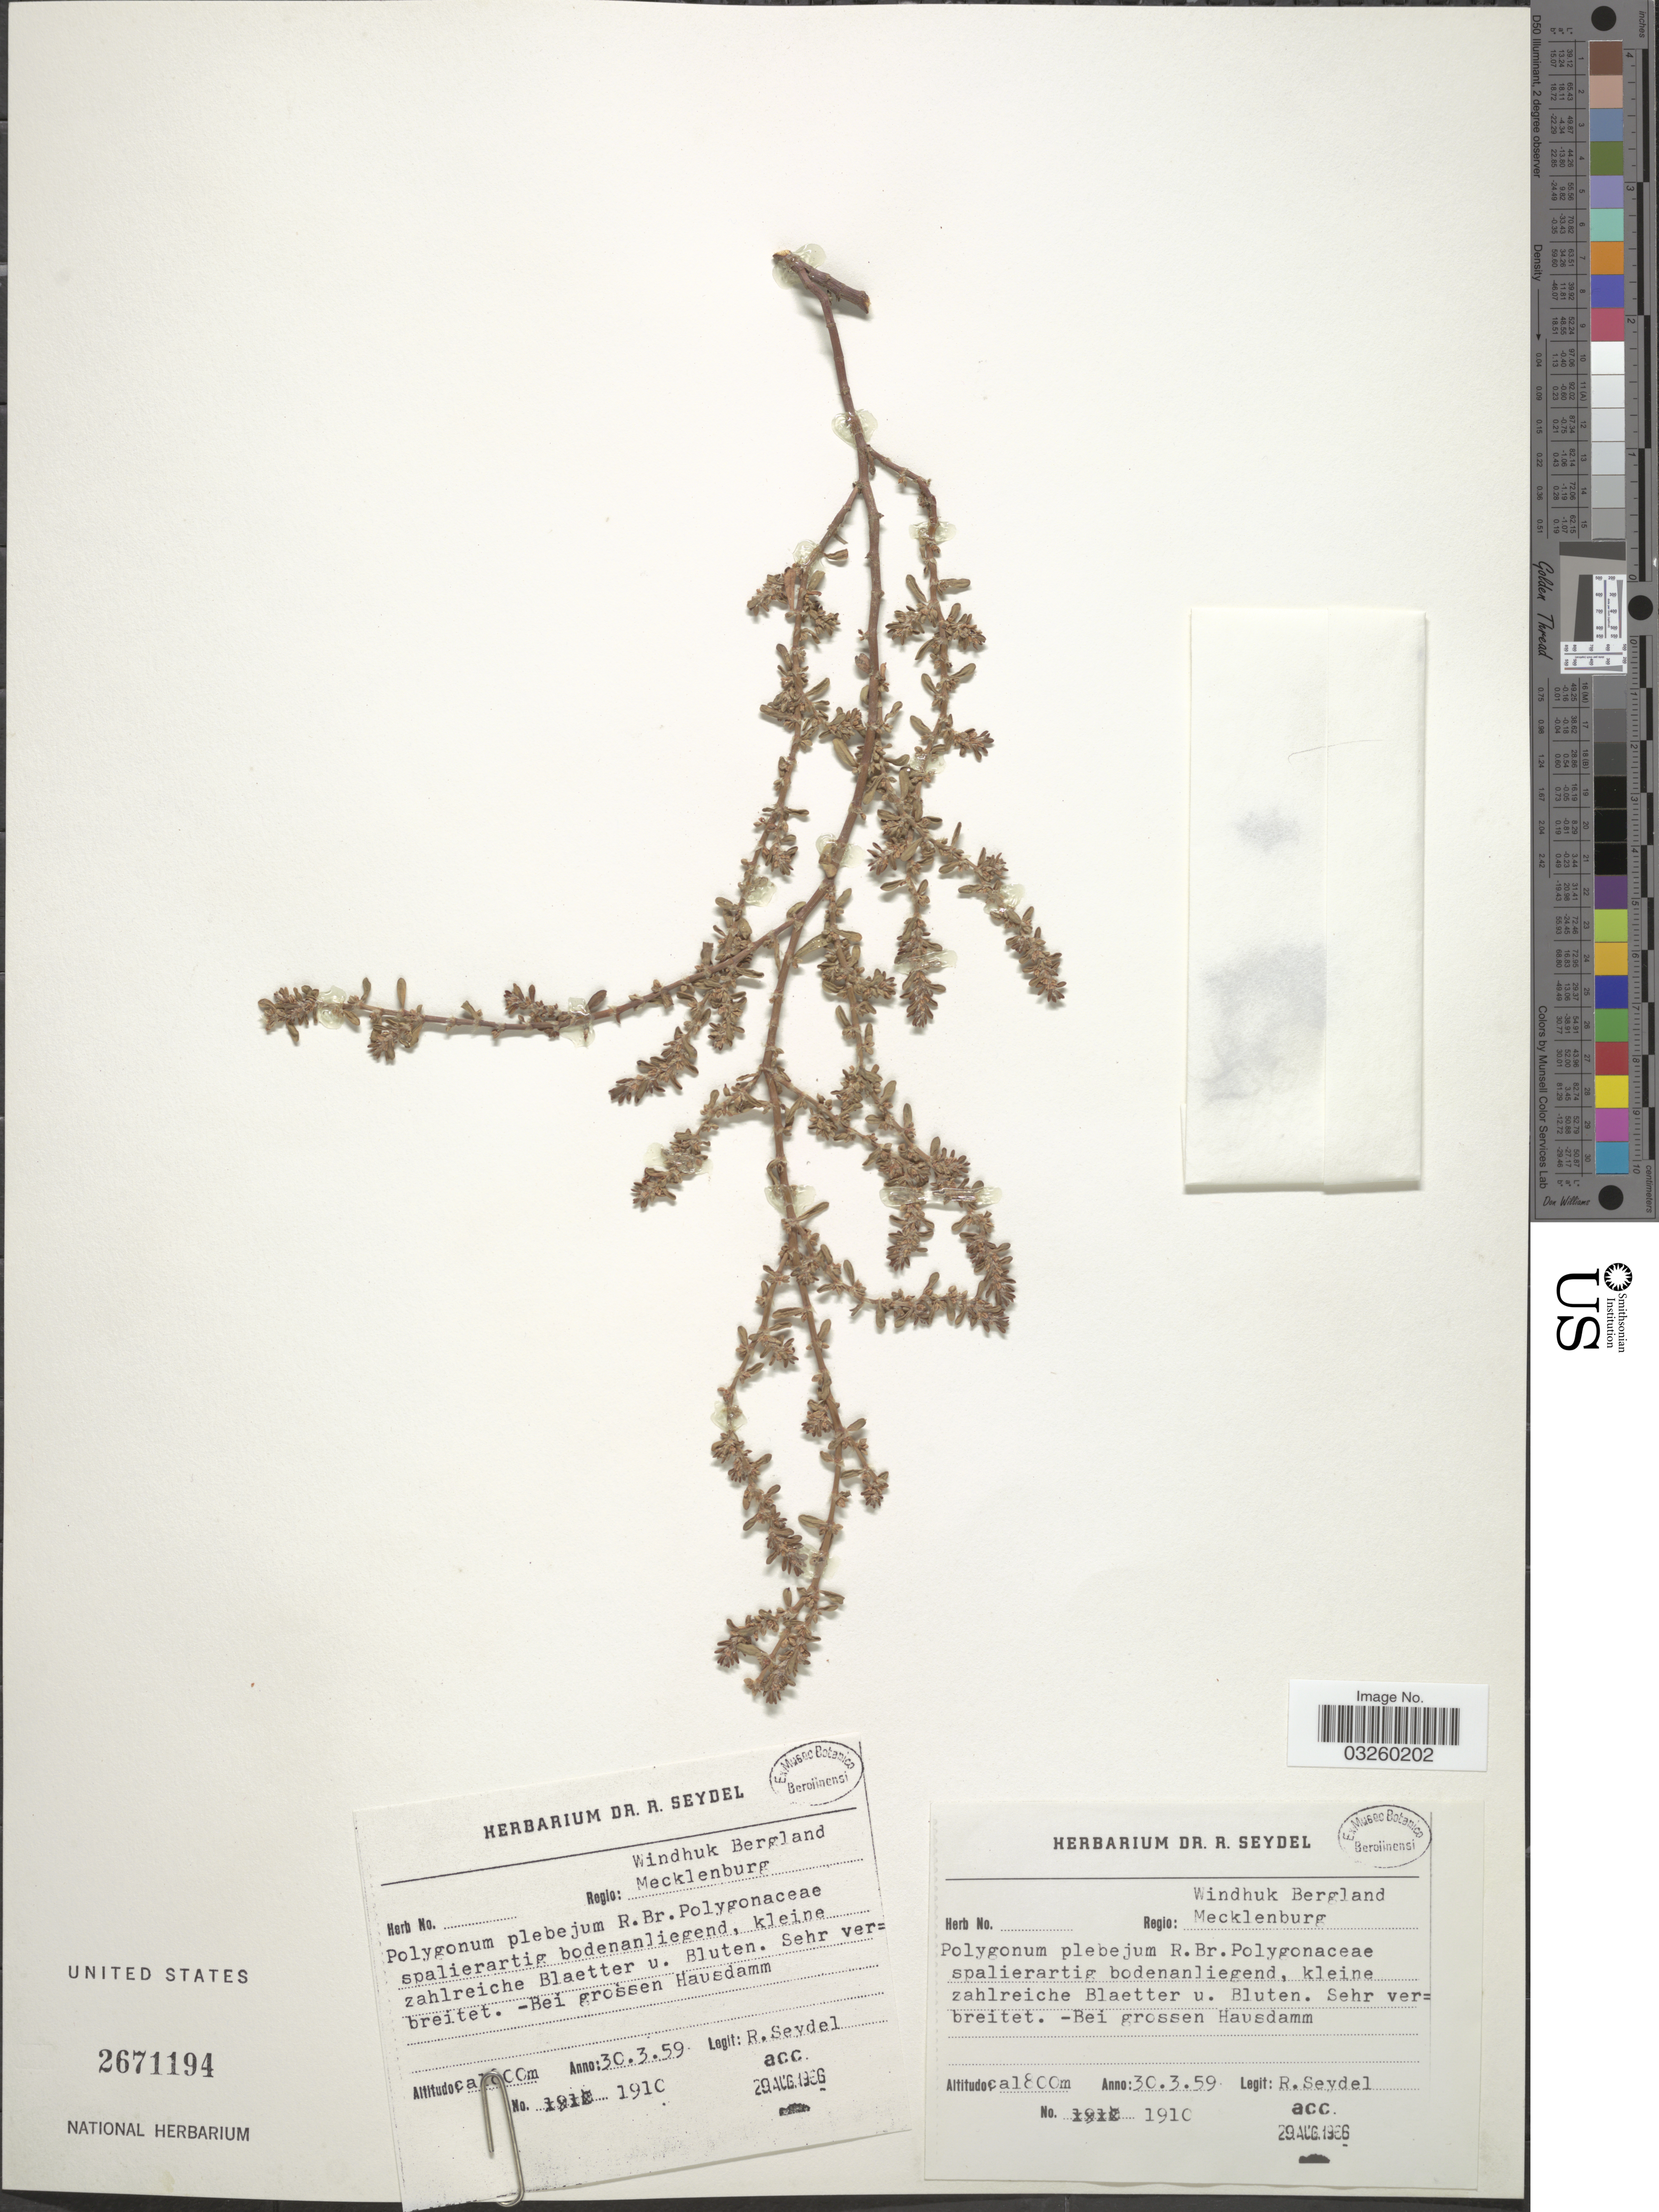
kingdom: Plantae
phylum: Tracheophyta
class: Magnoliopsida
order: Caryophyllales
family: Polygonaceae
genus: Polygonum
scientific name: Polygonum plebeium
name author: R. Br.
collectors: R. Seydel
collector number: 1910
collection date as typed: Transcribed d/m/y: 30/3/59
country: Namibia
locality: Windhuk Bergland. Mecklenburg.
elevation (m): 1800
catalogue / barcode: US 2671194